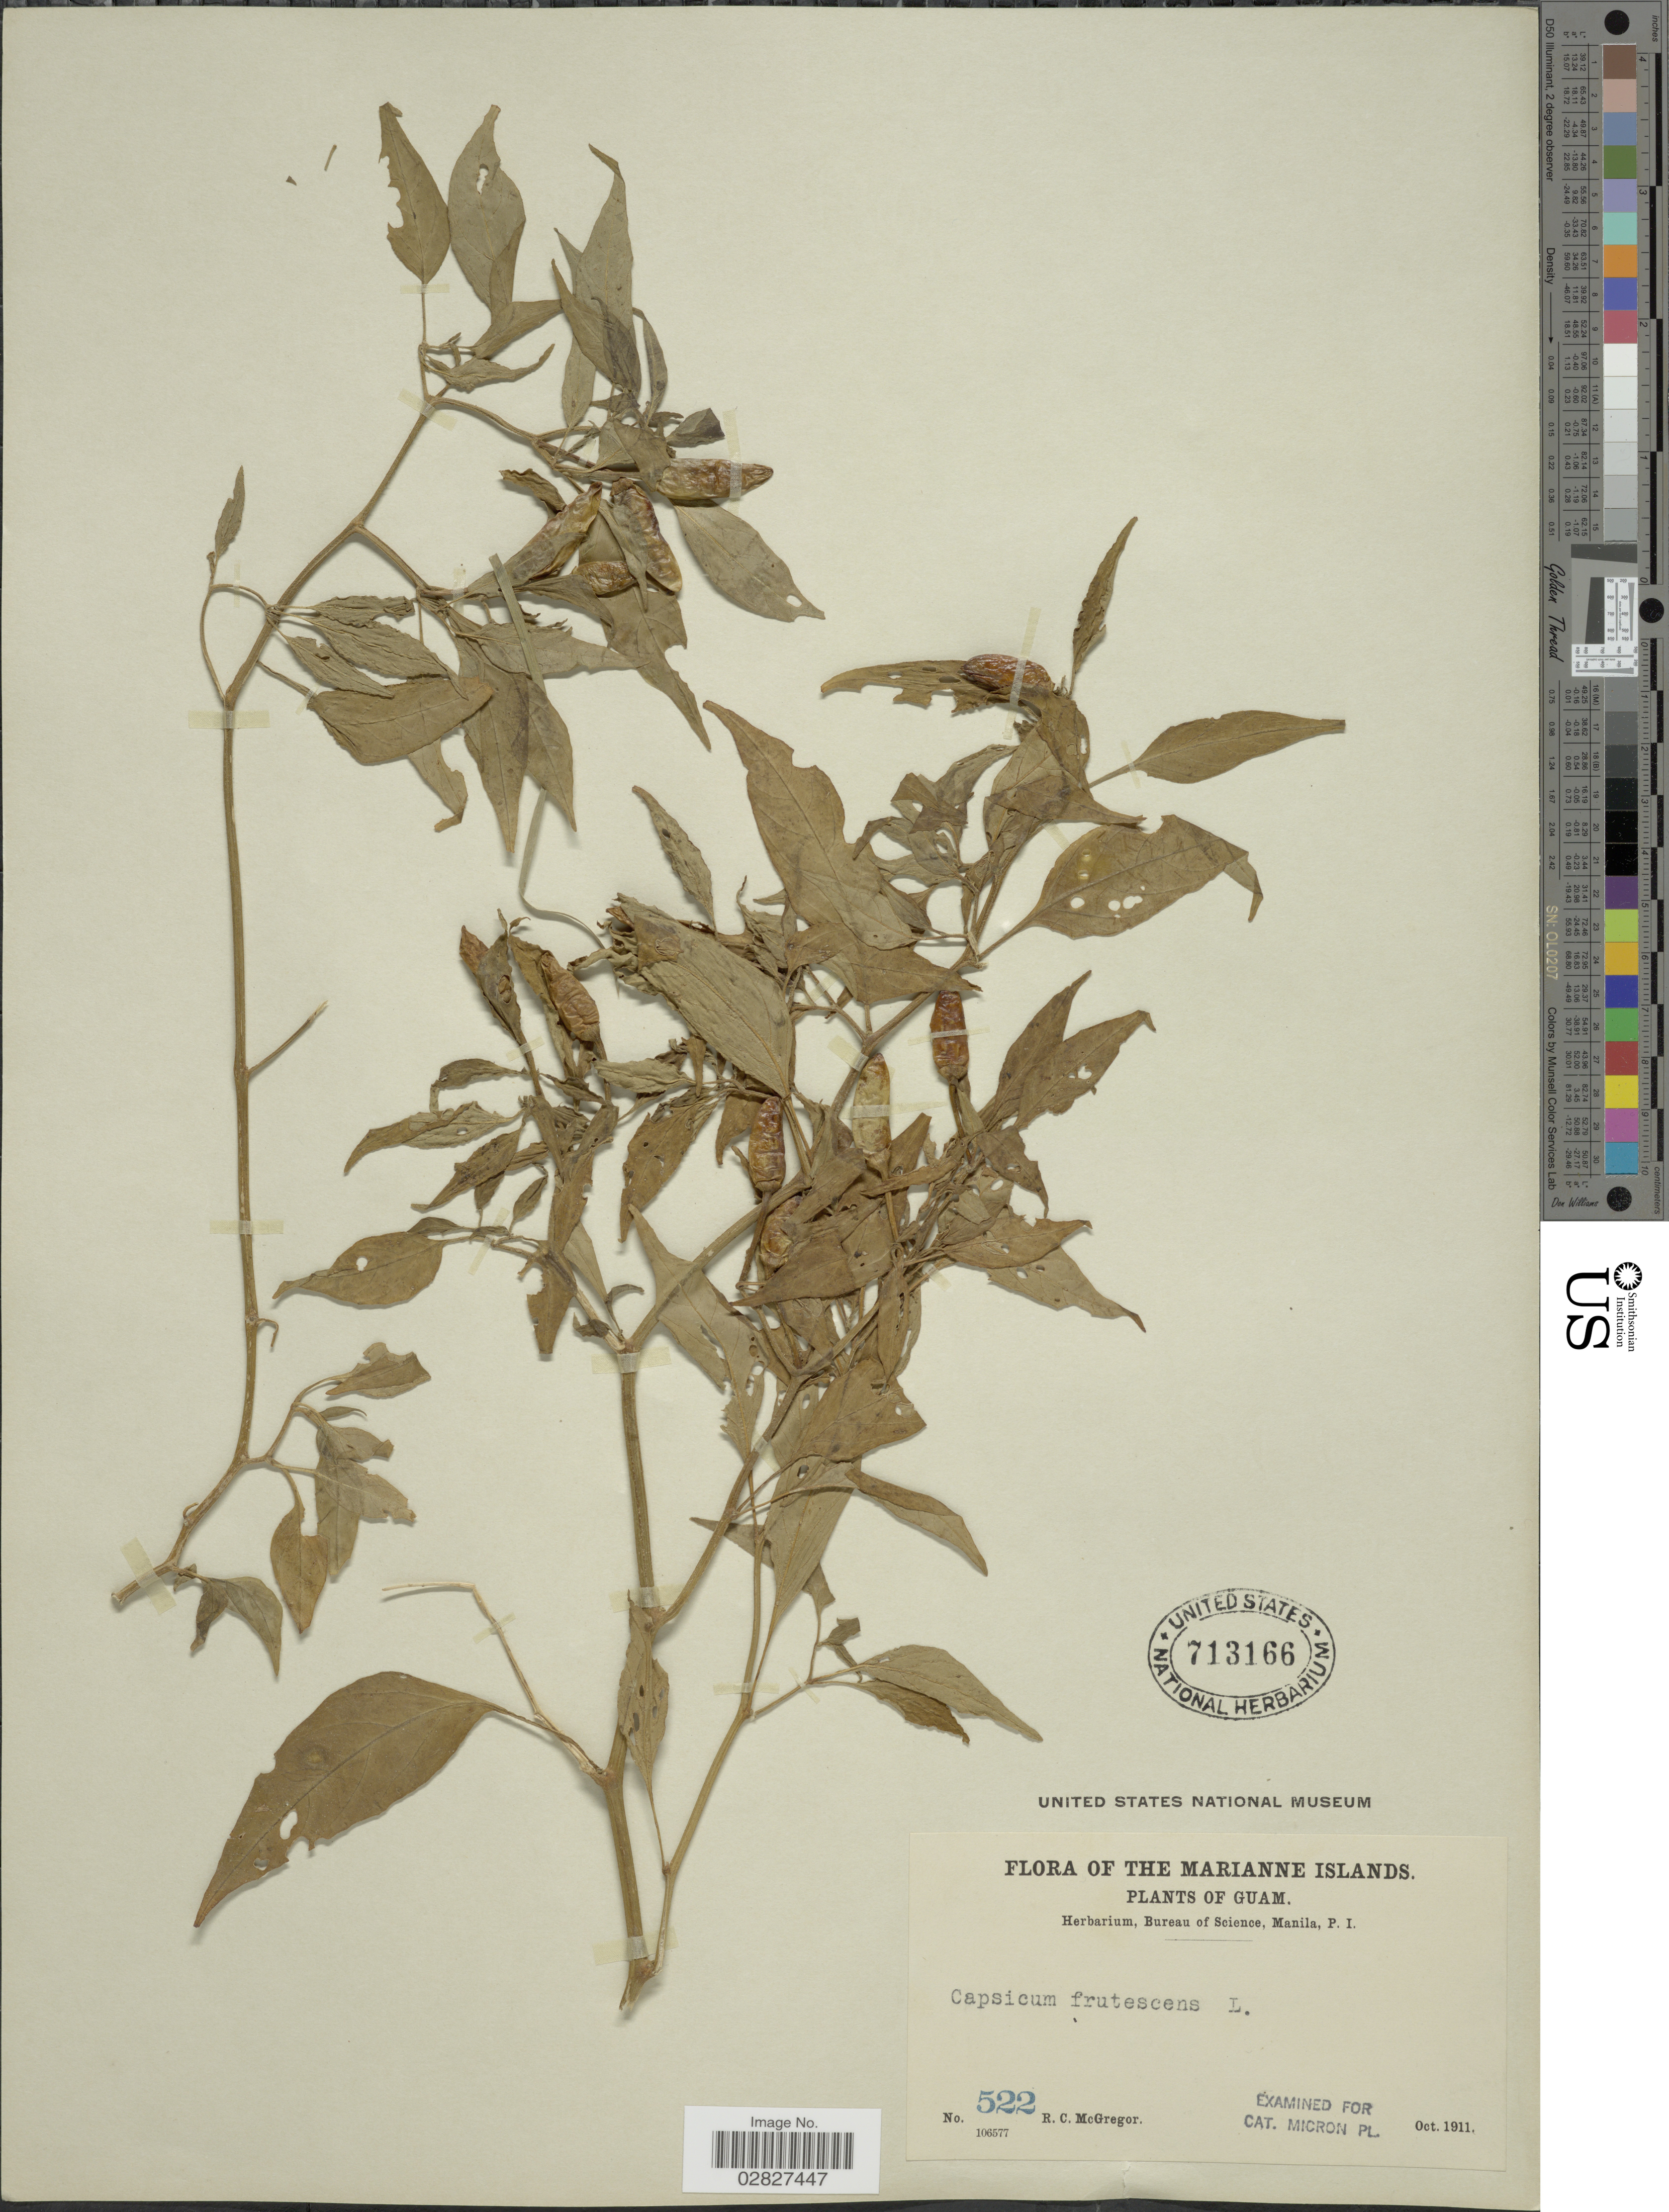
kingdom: Plantae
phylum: Tracheophyta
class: Magnoliopsida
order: Solanales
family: Solanaceae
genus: Capsicum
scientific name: Capsicum frutescens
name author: L.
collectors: R. C. McGregor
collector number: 522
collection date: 1911-10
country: Guam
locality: Marianne Islands.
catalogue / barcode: US 713166